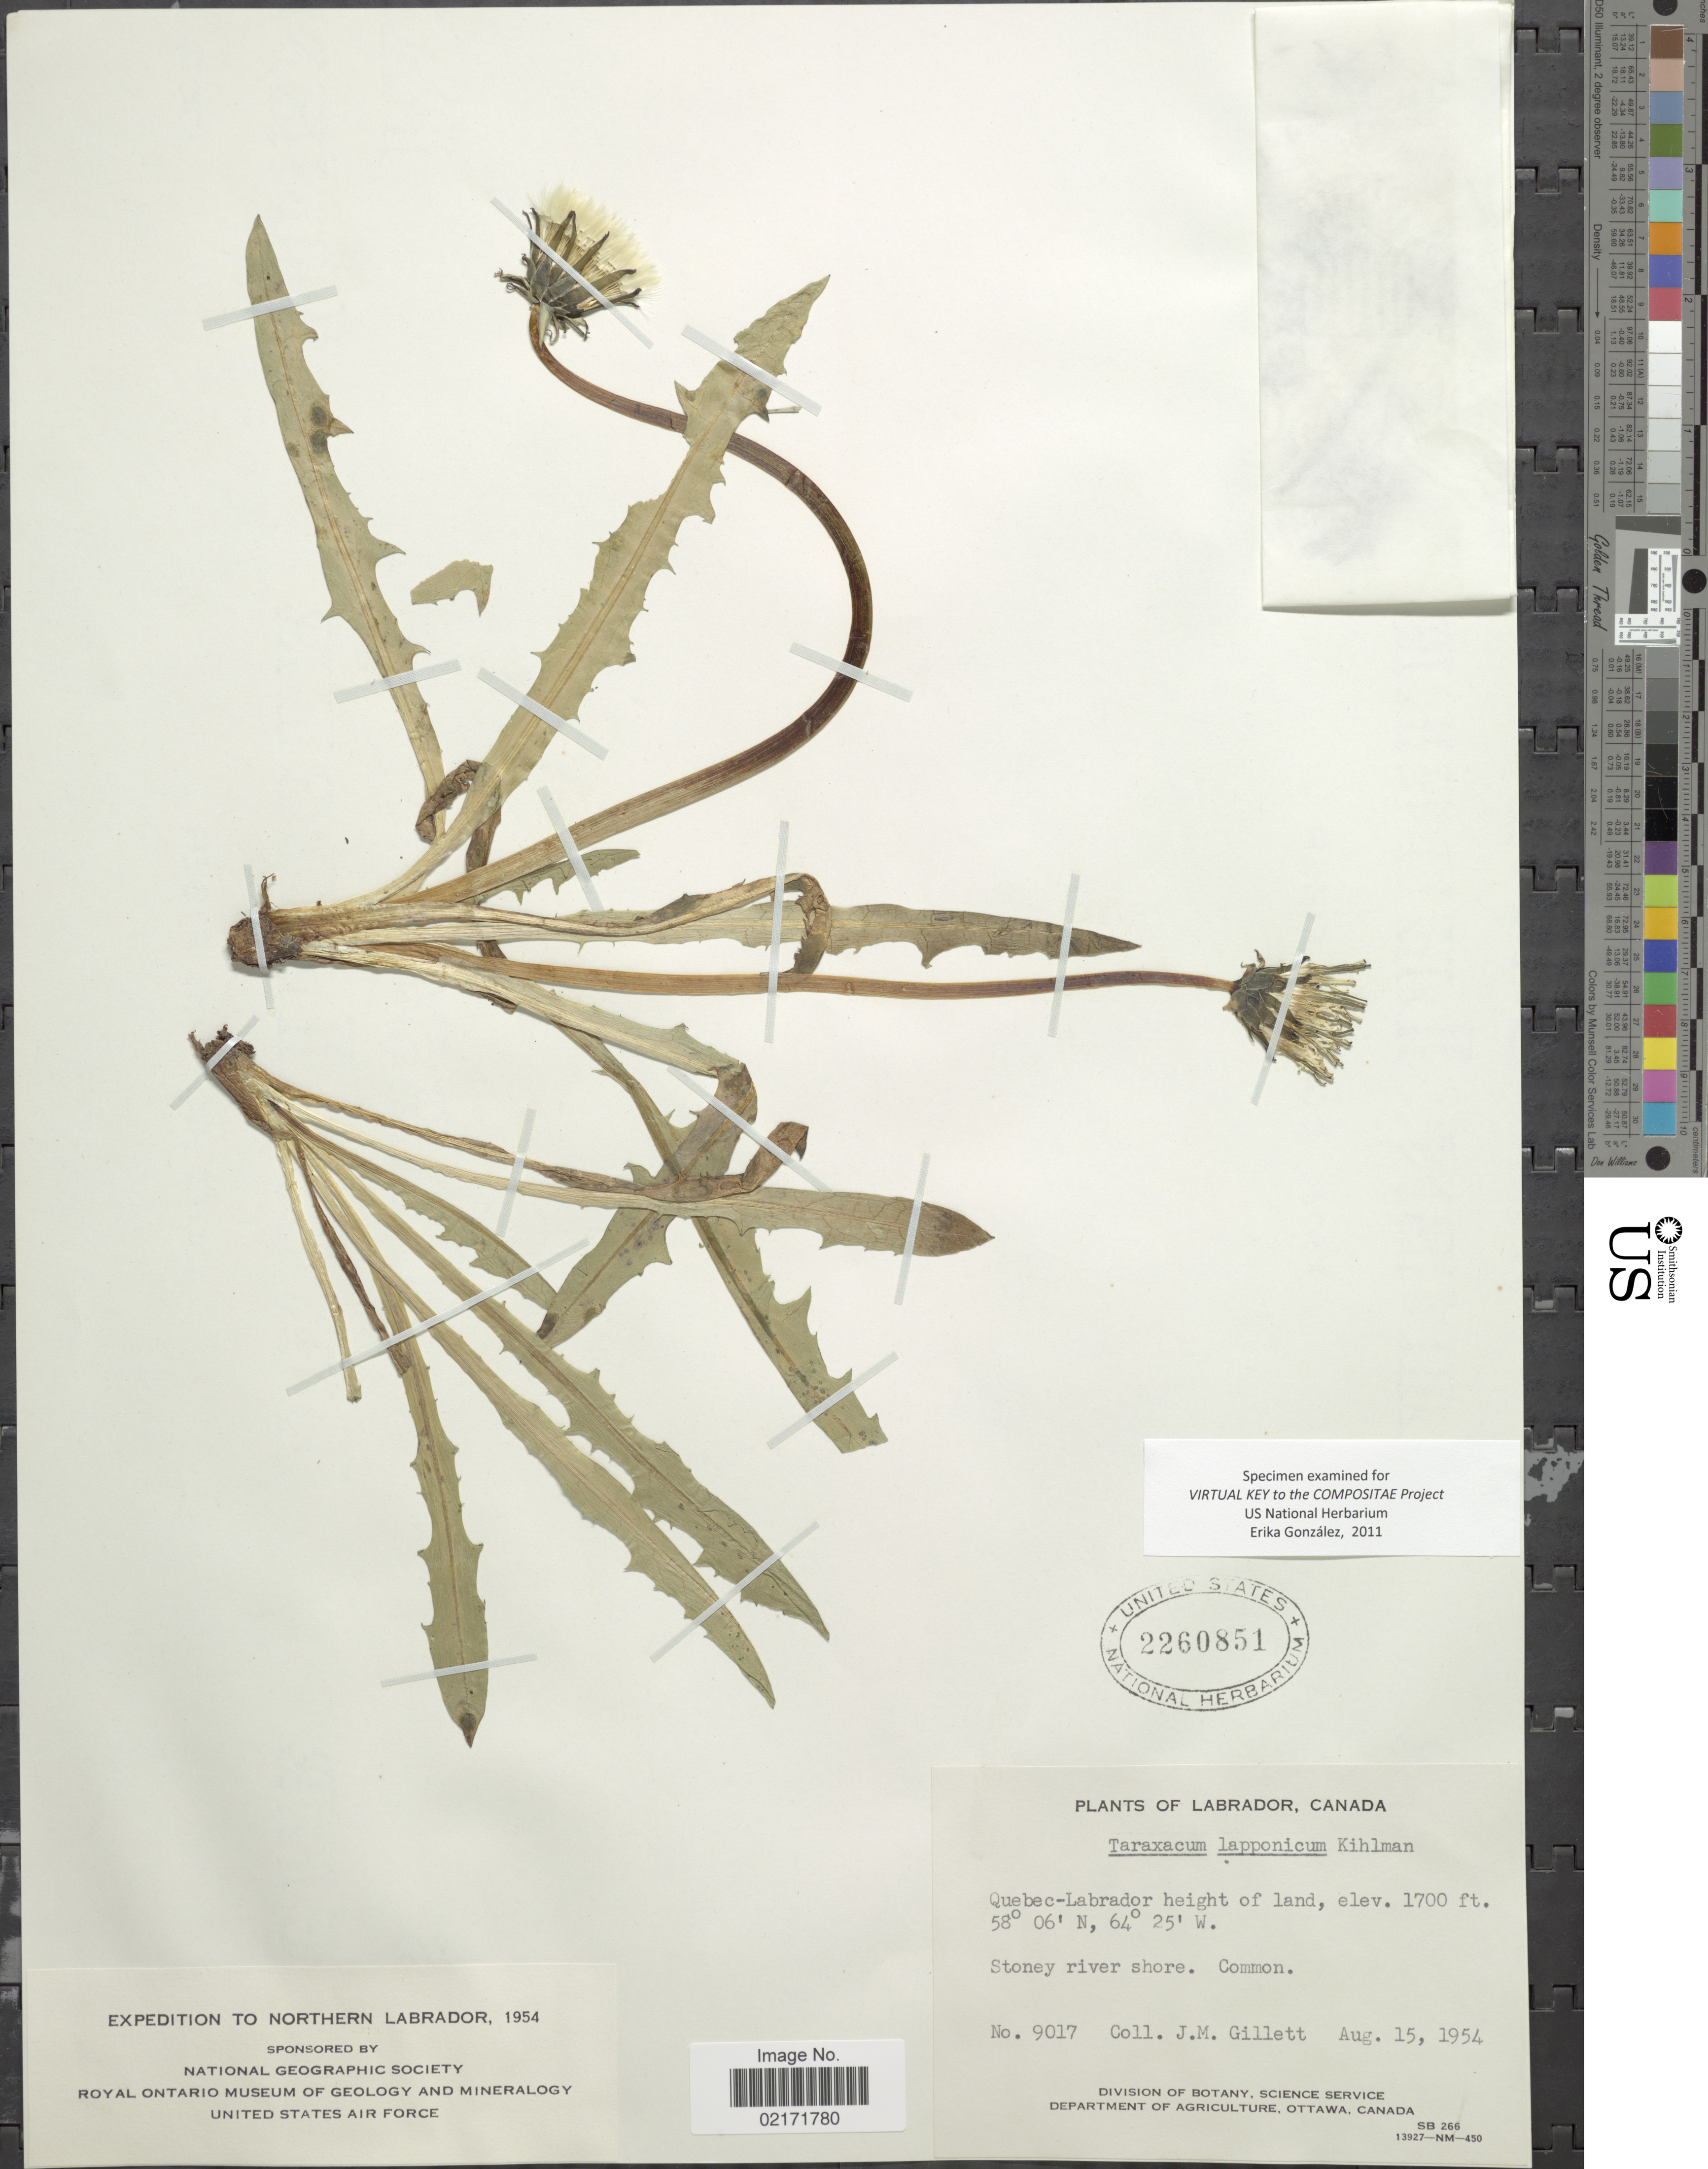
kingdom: Plantae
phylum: Tracheophyta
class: Magnoliopsida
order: Asterales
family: Asteraceae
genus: Taraxacum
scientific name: Taraxacum croceum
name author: Dahlst.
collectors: J. M. Gillett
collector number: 9017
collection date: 1954-08-15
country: Canada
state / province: Newfoundland and Labrador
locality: Labrador, Canada. Quebec-Labrador height of land. Stoney river shore.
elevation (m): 518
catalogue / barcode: US 2260851